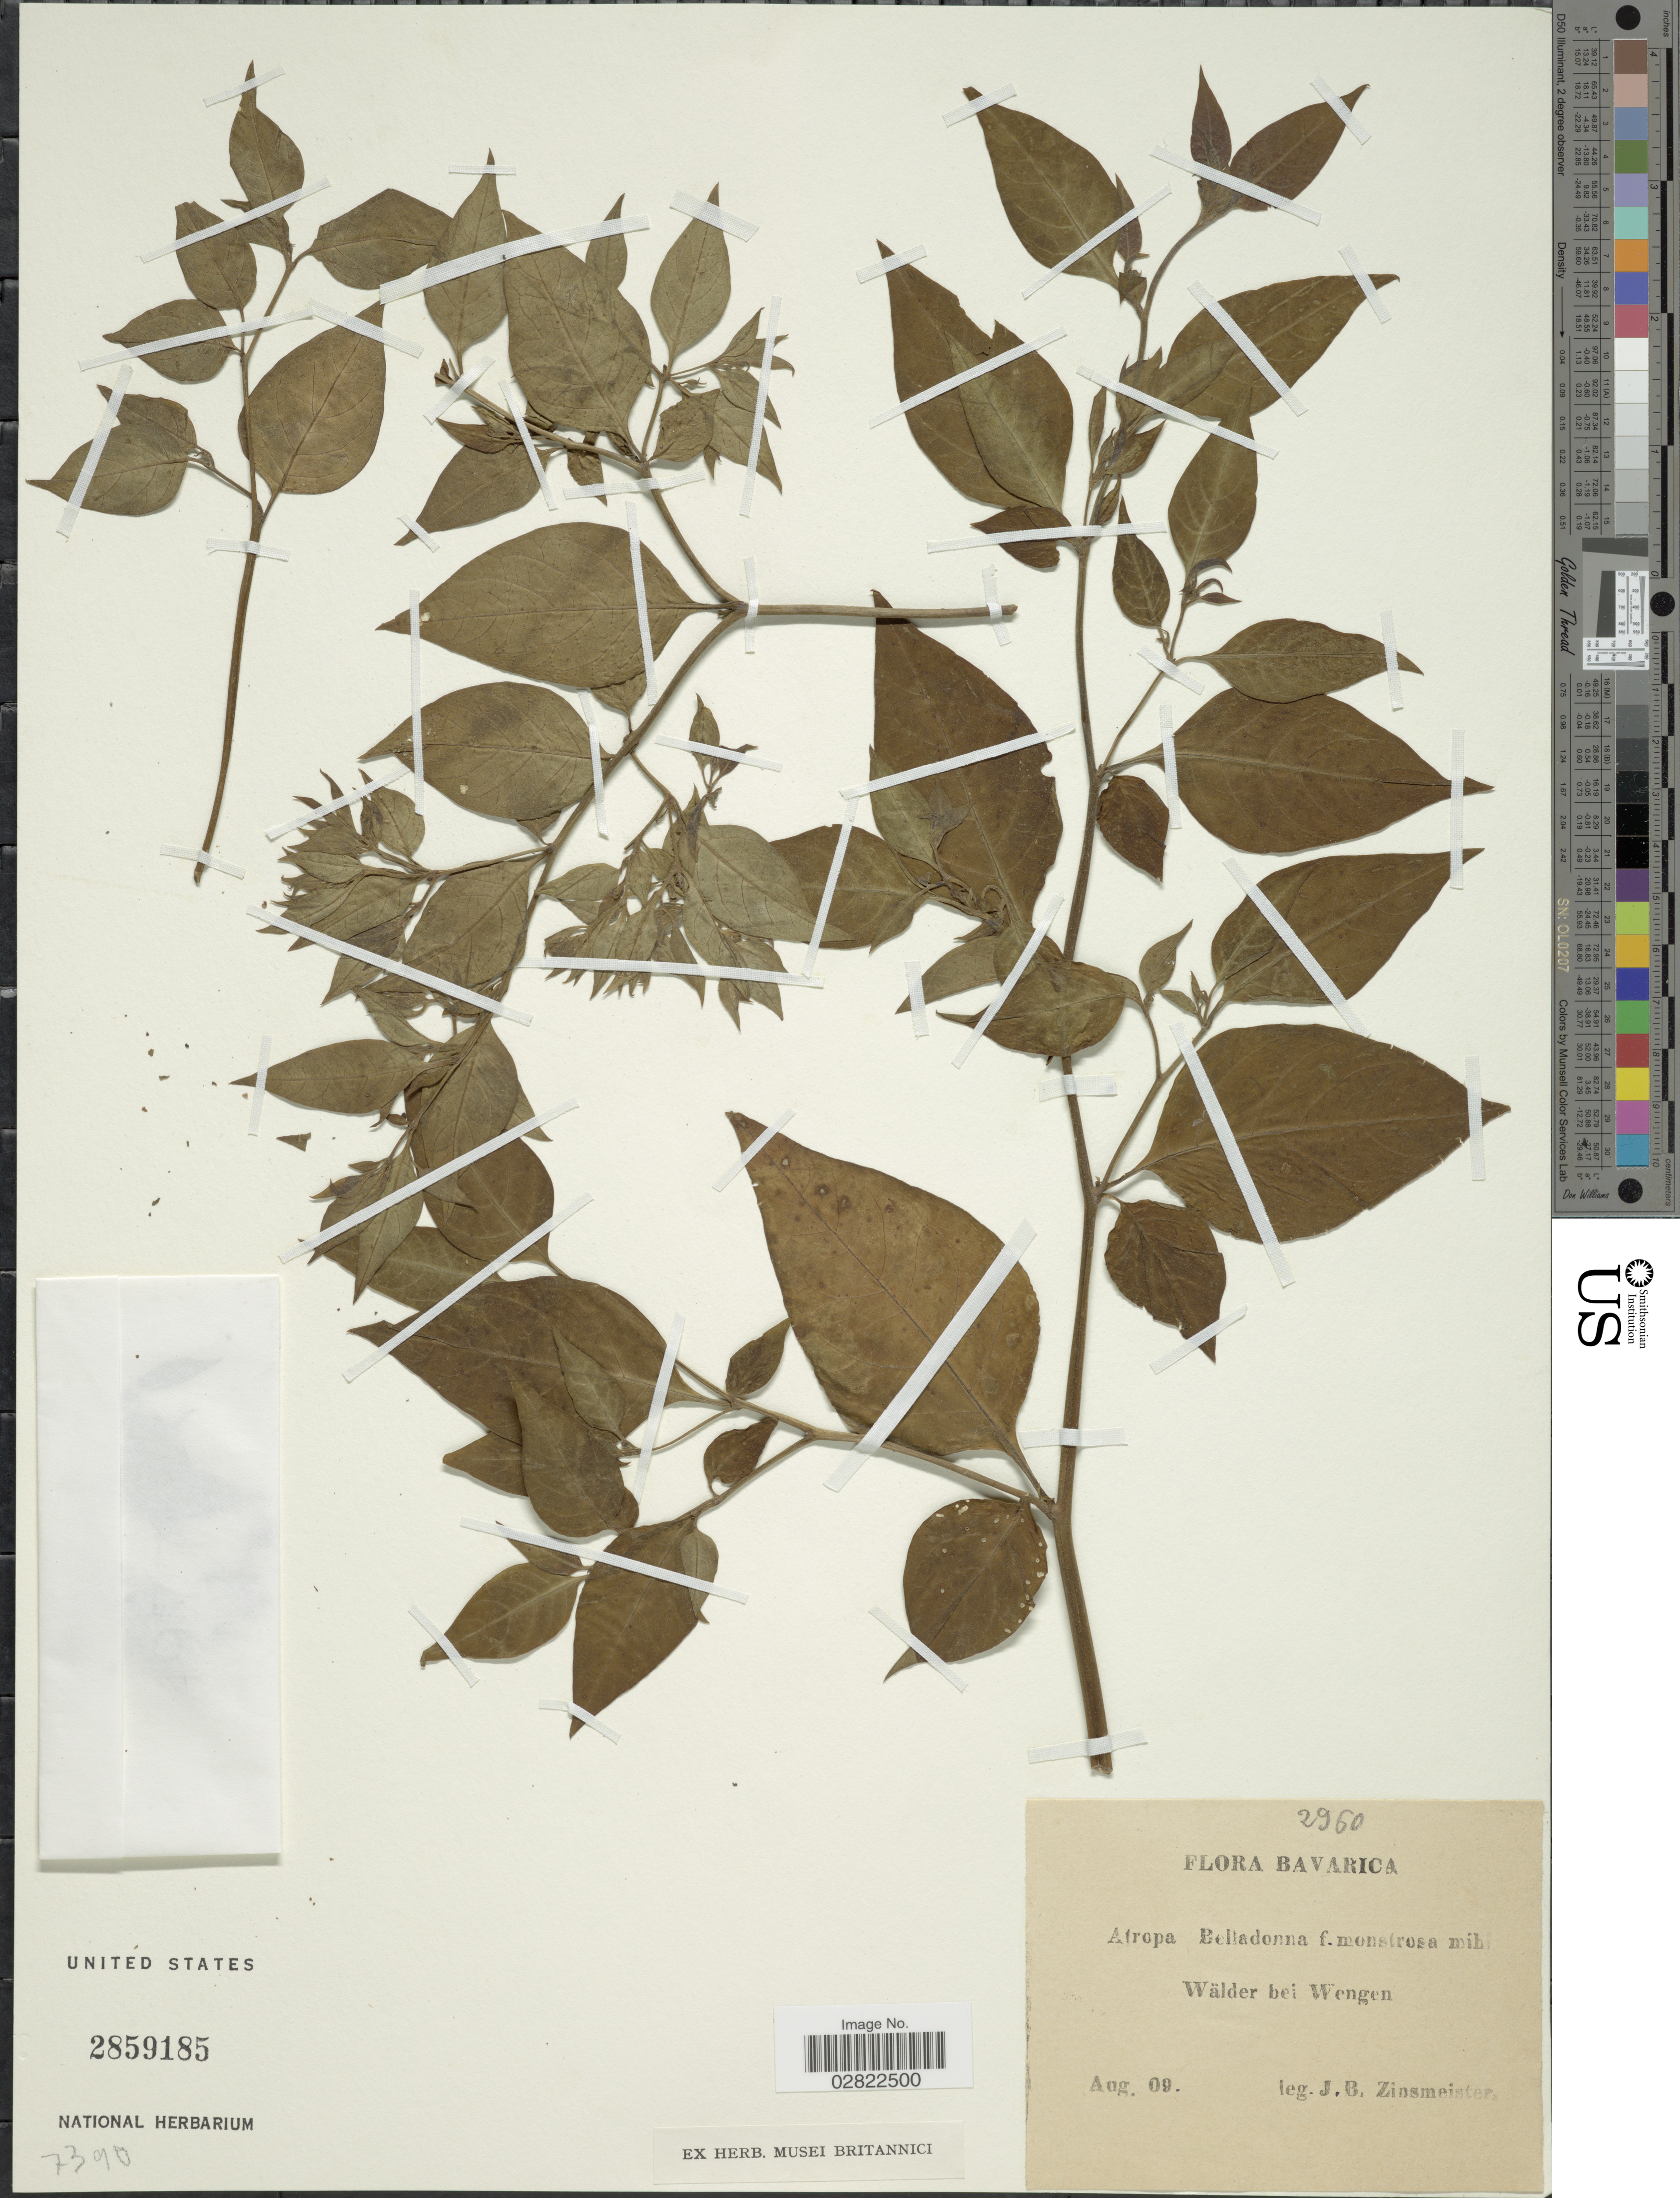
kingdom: Plantae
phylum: Tracheophyta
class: Magnoliopsida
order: Solanales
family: Solanaceae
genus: Atropa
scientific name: Atropa belladonna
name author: L.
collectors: J. Zinsmeister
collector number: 2960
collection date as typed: Transcribed d/m/y: /8/9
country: Germany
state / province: Bayern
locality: Bavarica, Wälder bei Wengen.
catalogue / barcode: US 2859185